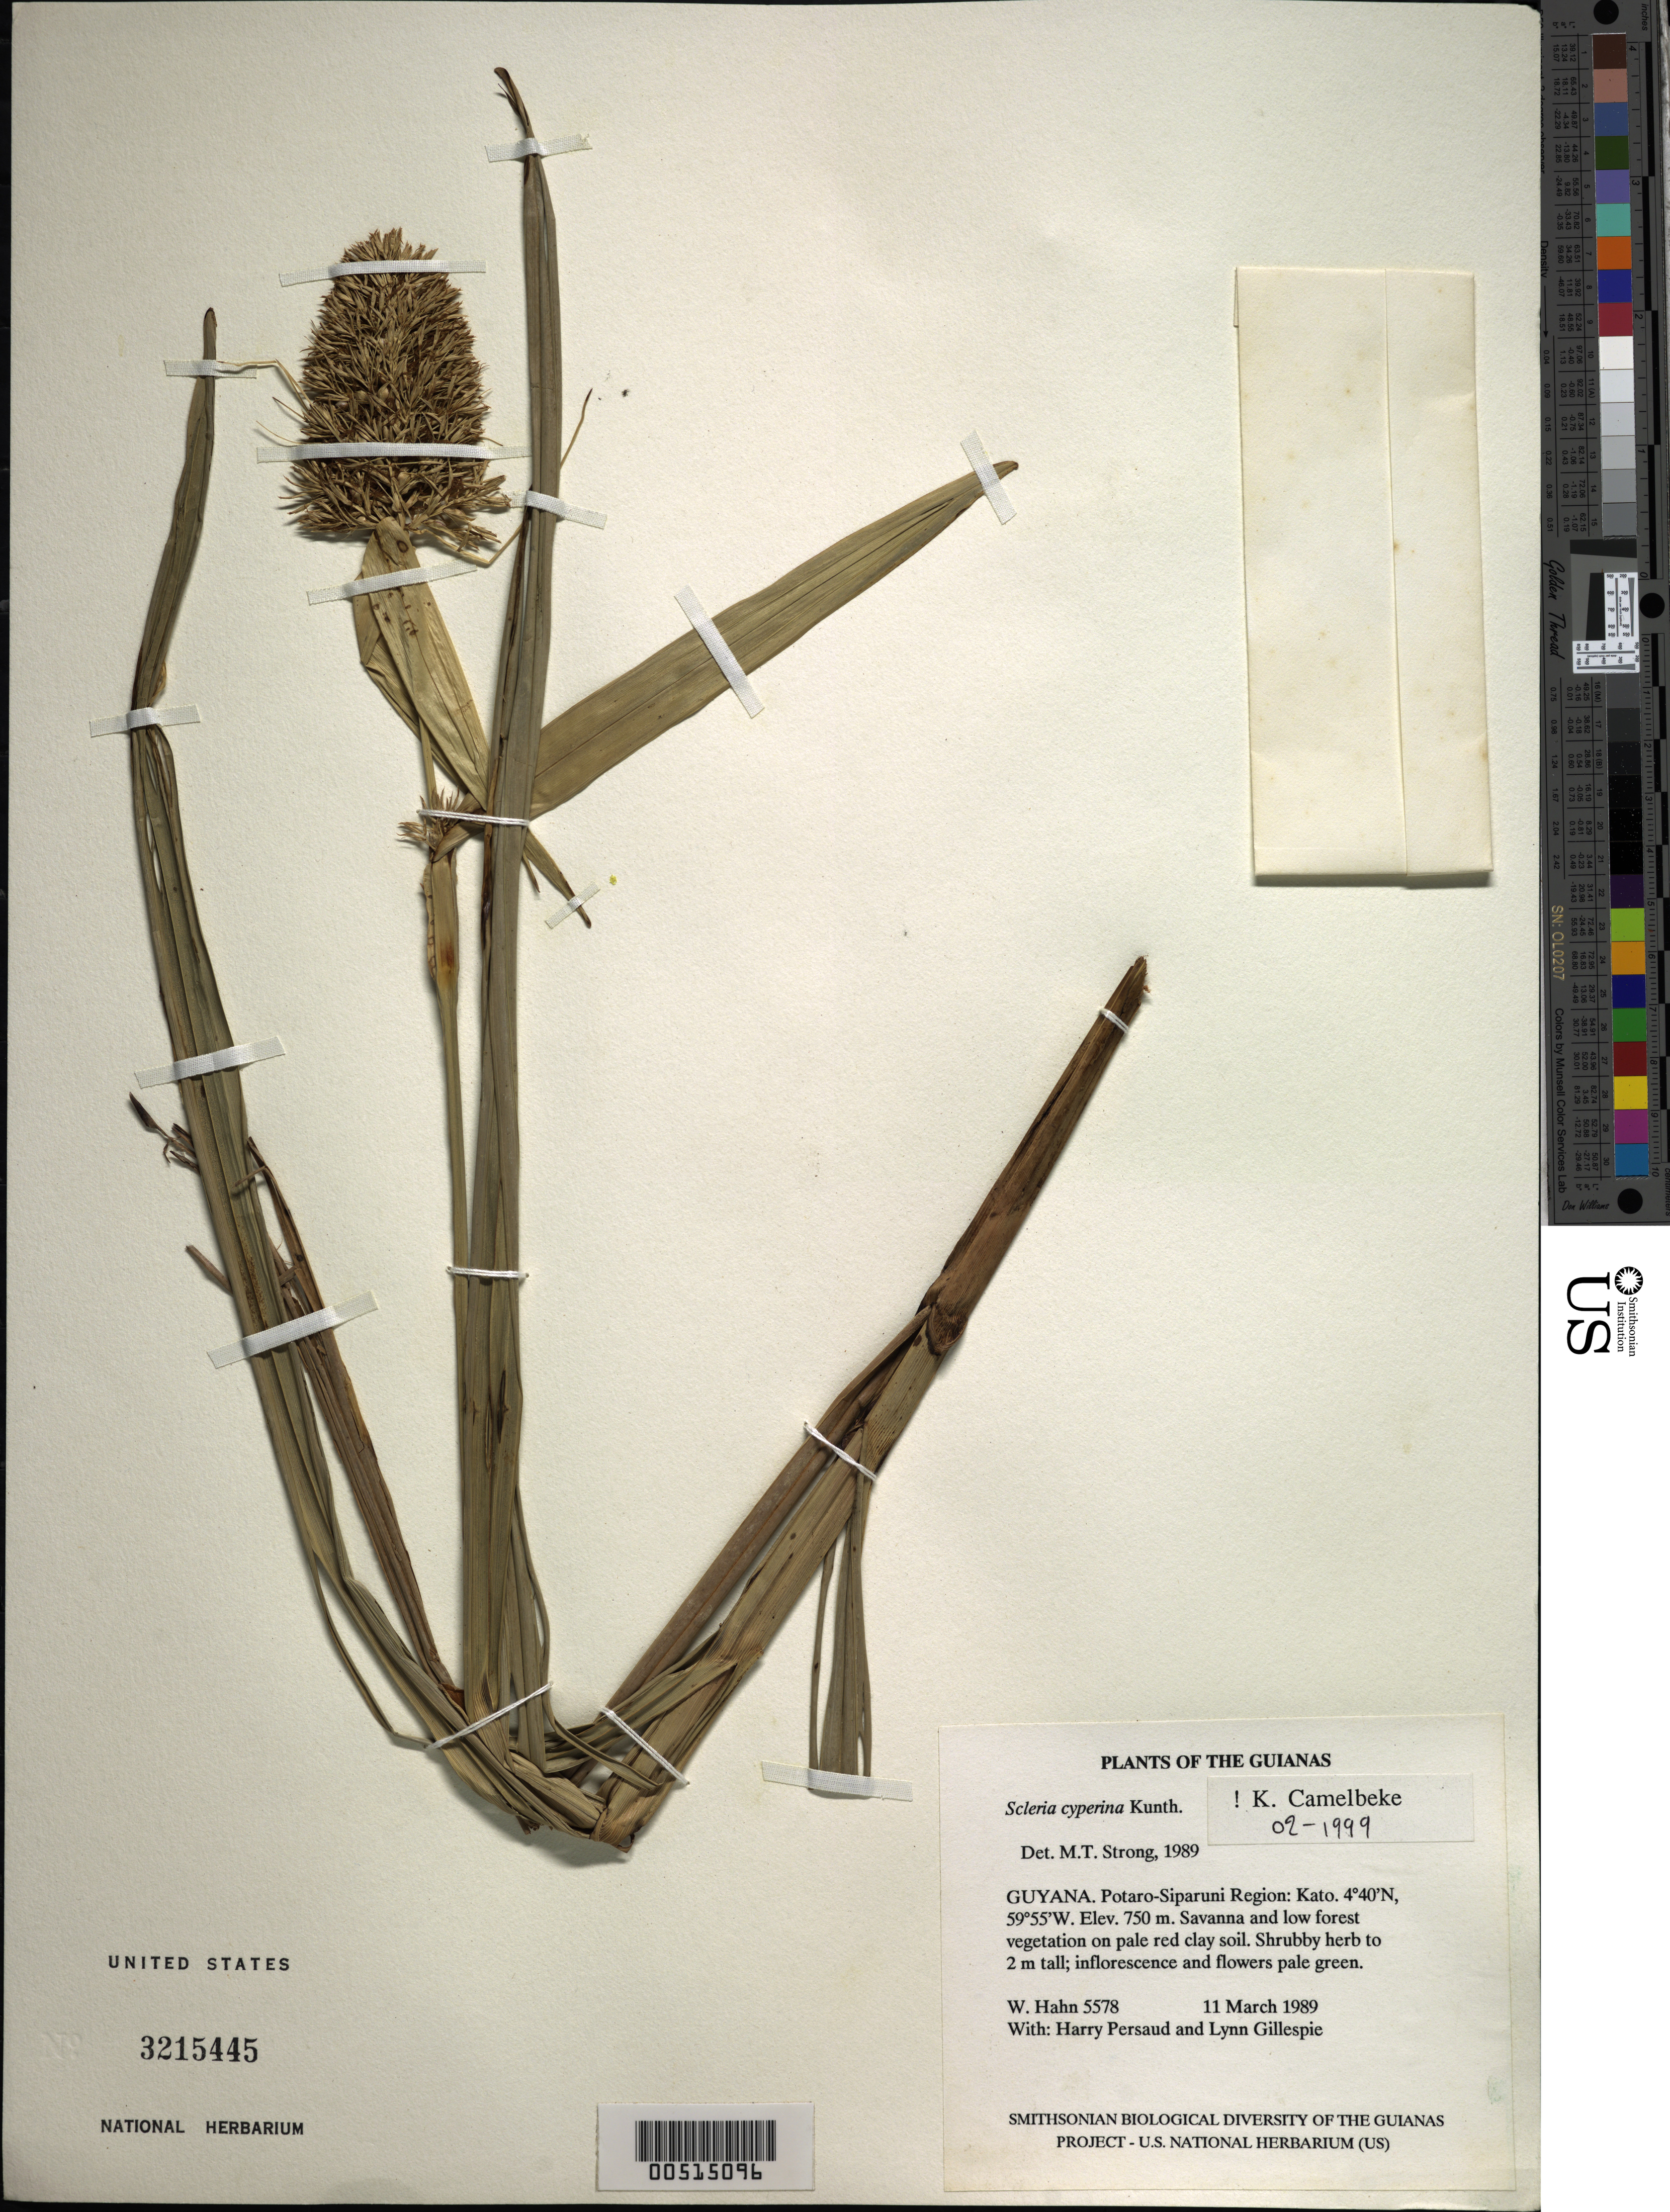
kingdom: Plantae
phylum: Tracheophyta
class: Liliopsida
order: Poales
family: Cyperaceae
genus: Scleria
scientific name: Scleria cyperina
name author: Willd. ex Kunth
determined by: Camelbeke, K.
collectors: W. Hahn, H. Persaud & L. J. Gillespie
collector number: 5578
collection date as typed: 11 March 1989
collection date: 1989-03-11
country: Guyana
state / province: Potaro-Siparuni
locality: Kato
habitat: Savanna and low forest vegetation on pale red clay soil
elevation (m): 750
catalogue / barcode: US 3215445